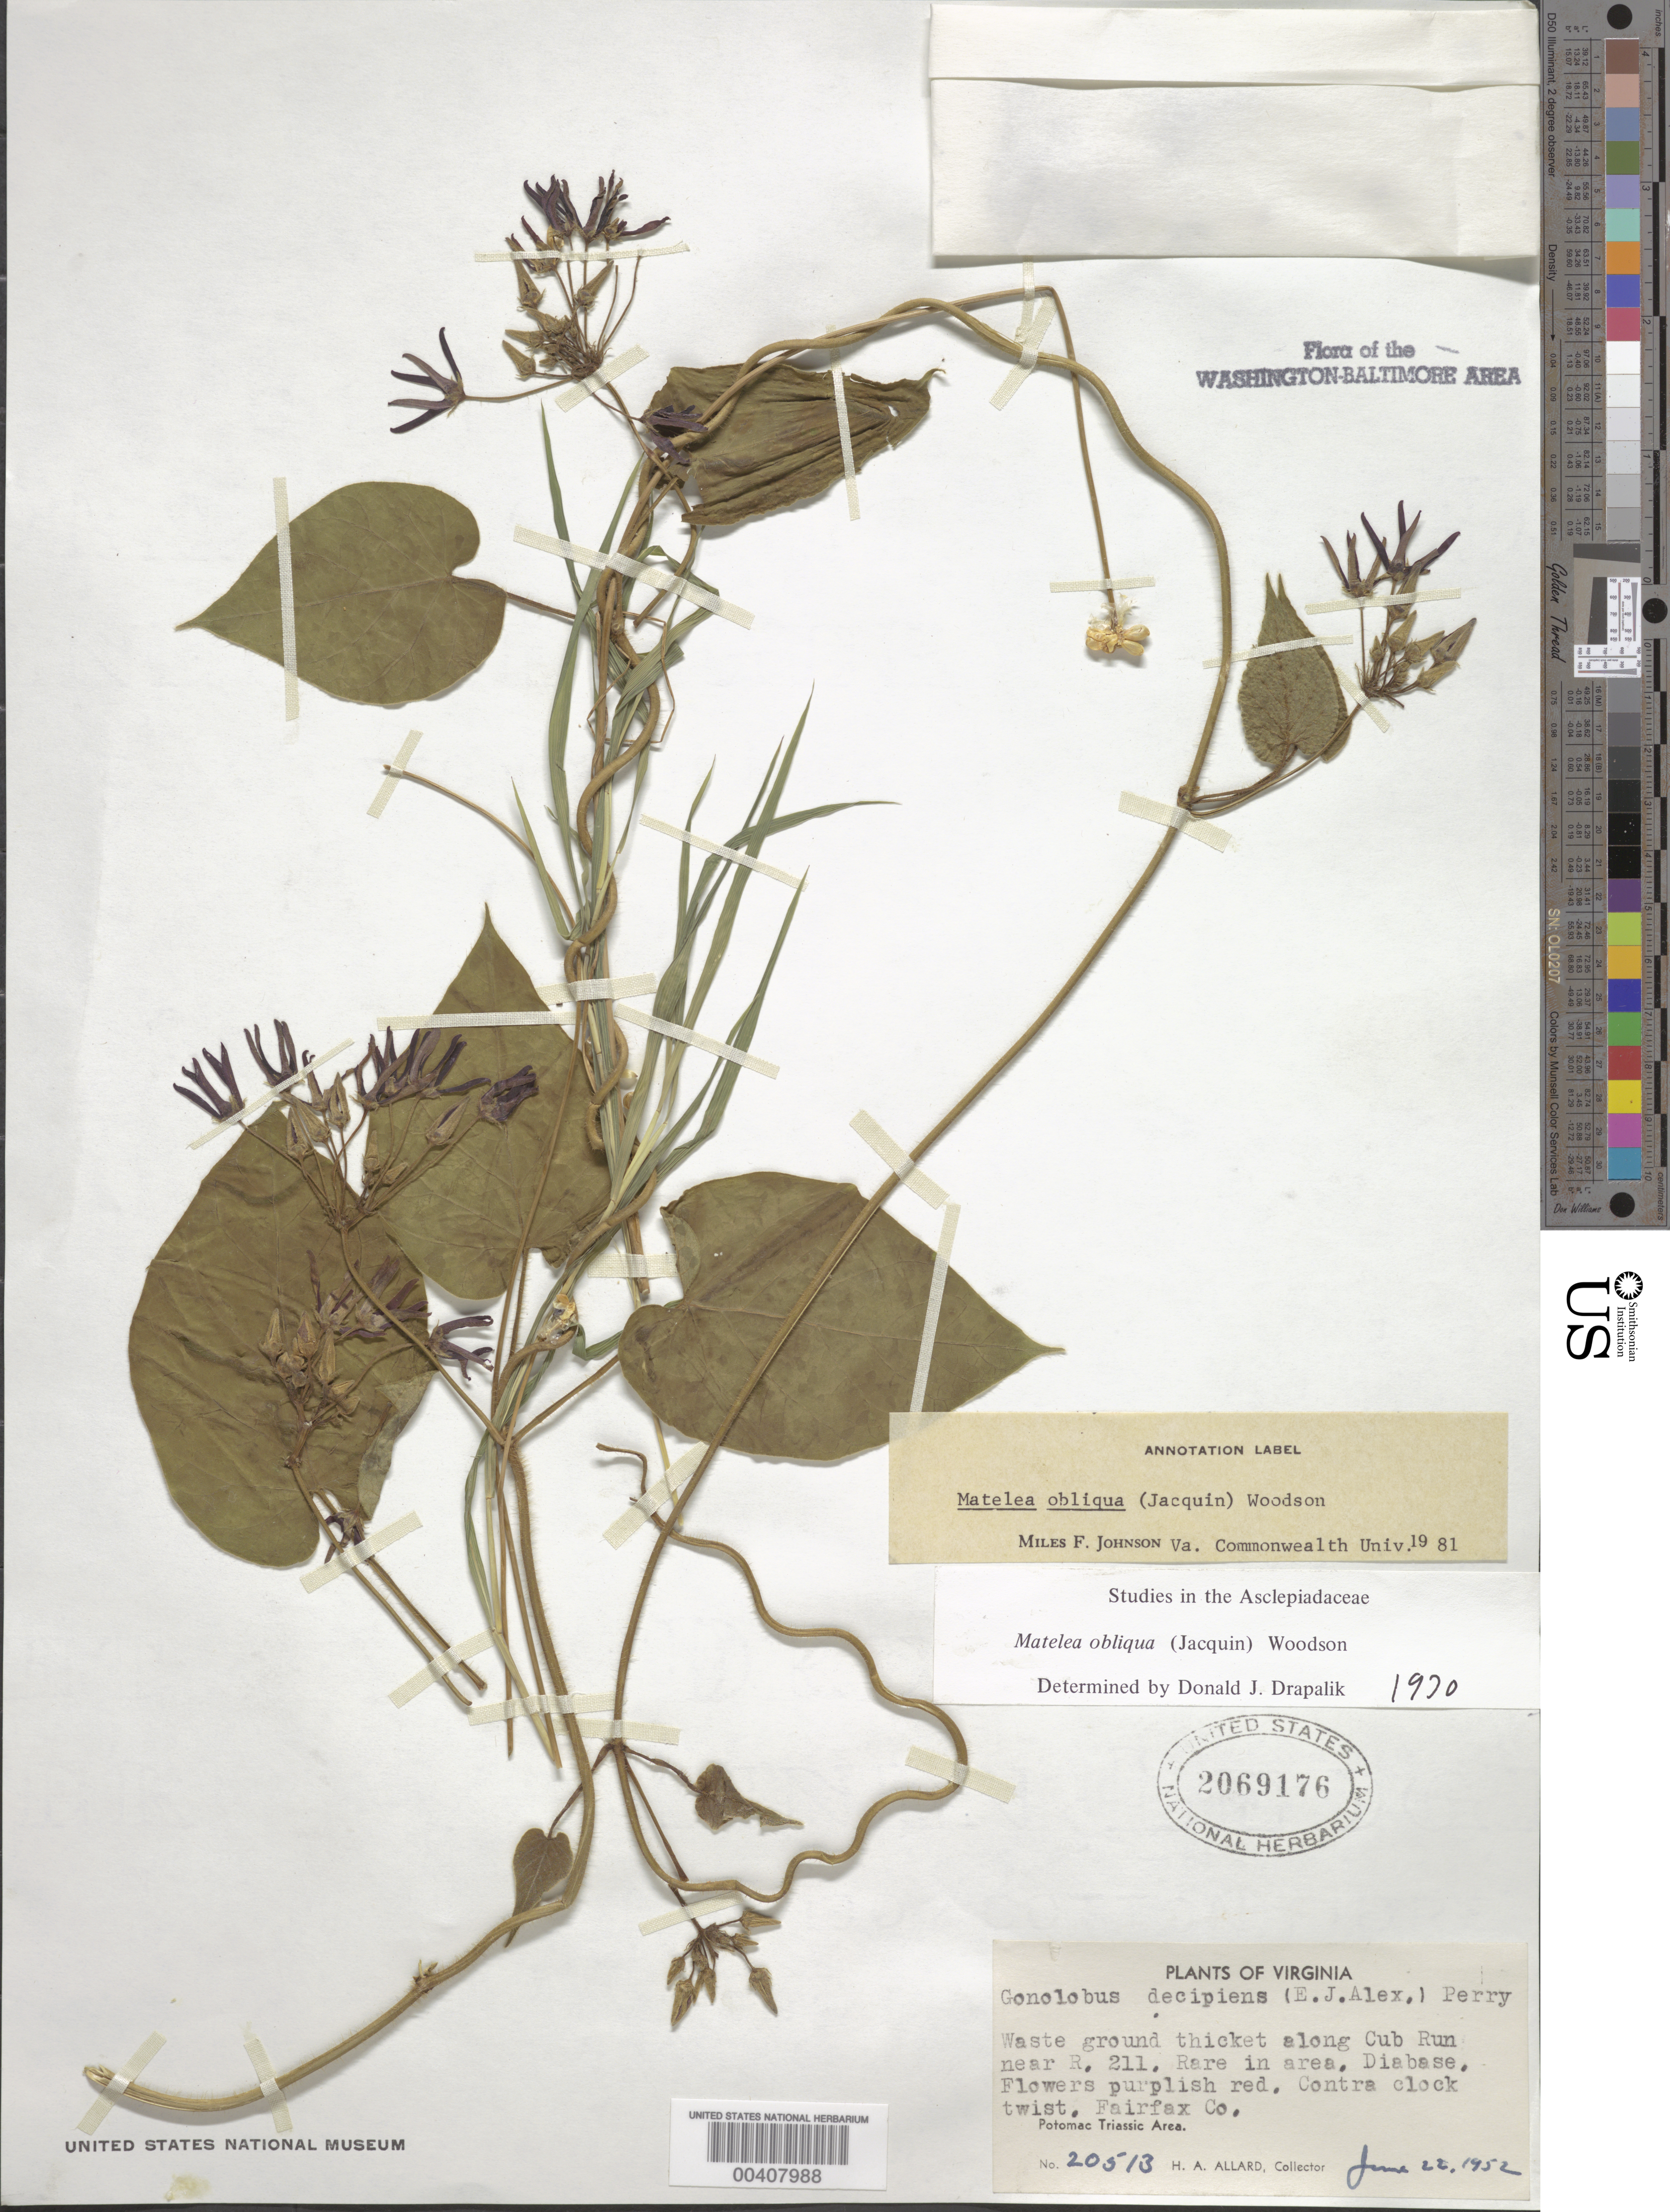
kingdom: Plantae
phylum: Tracheophyta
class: Magnoliopsida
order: Gentianales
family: Apocynaceae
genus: Matelea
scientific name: Matelea obliqua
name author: (Jacq.) Woodson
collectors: H. A. Allard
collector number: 20513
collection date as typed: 22 Jun 1952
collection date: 1952-06-22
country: United States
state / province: Virginia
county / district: Fairfax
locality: Cub Run near Route 211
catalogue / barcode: US 2069176